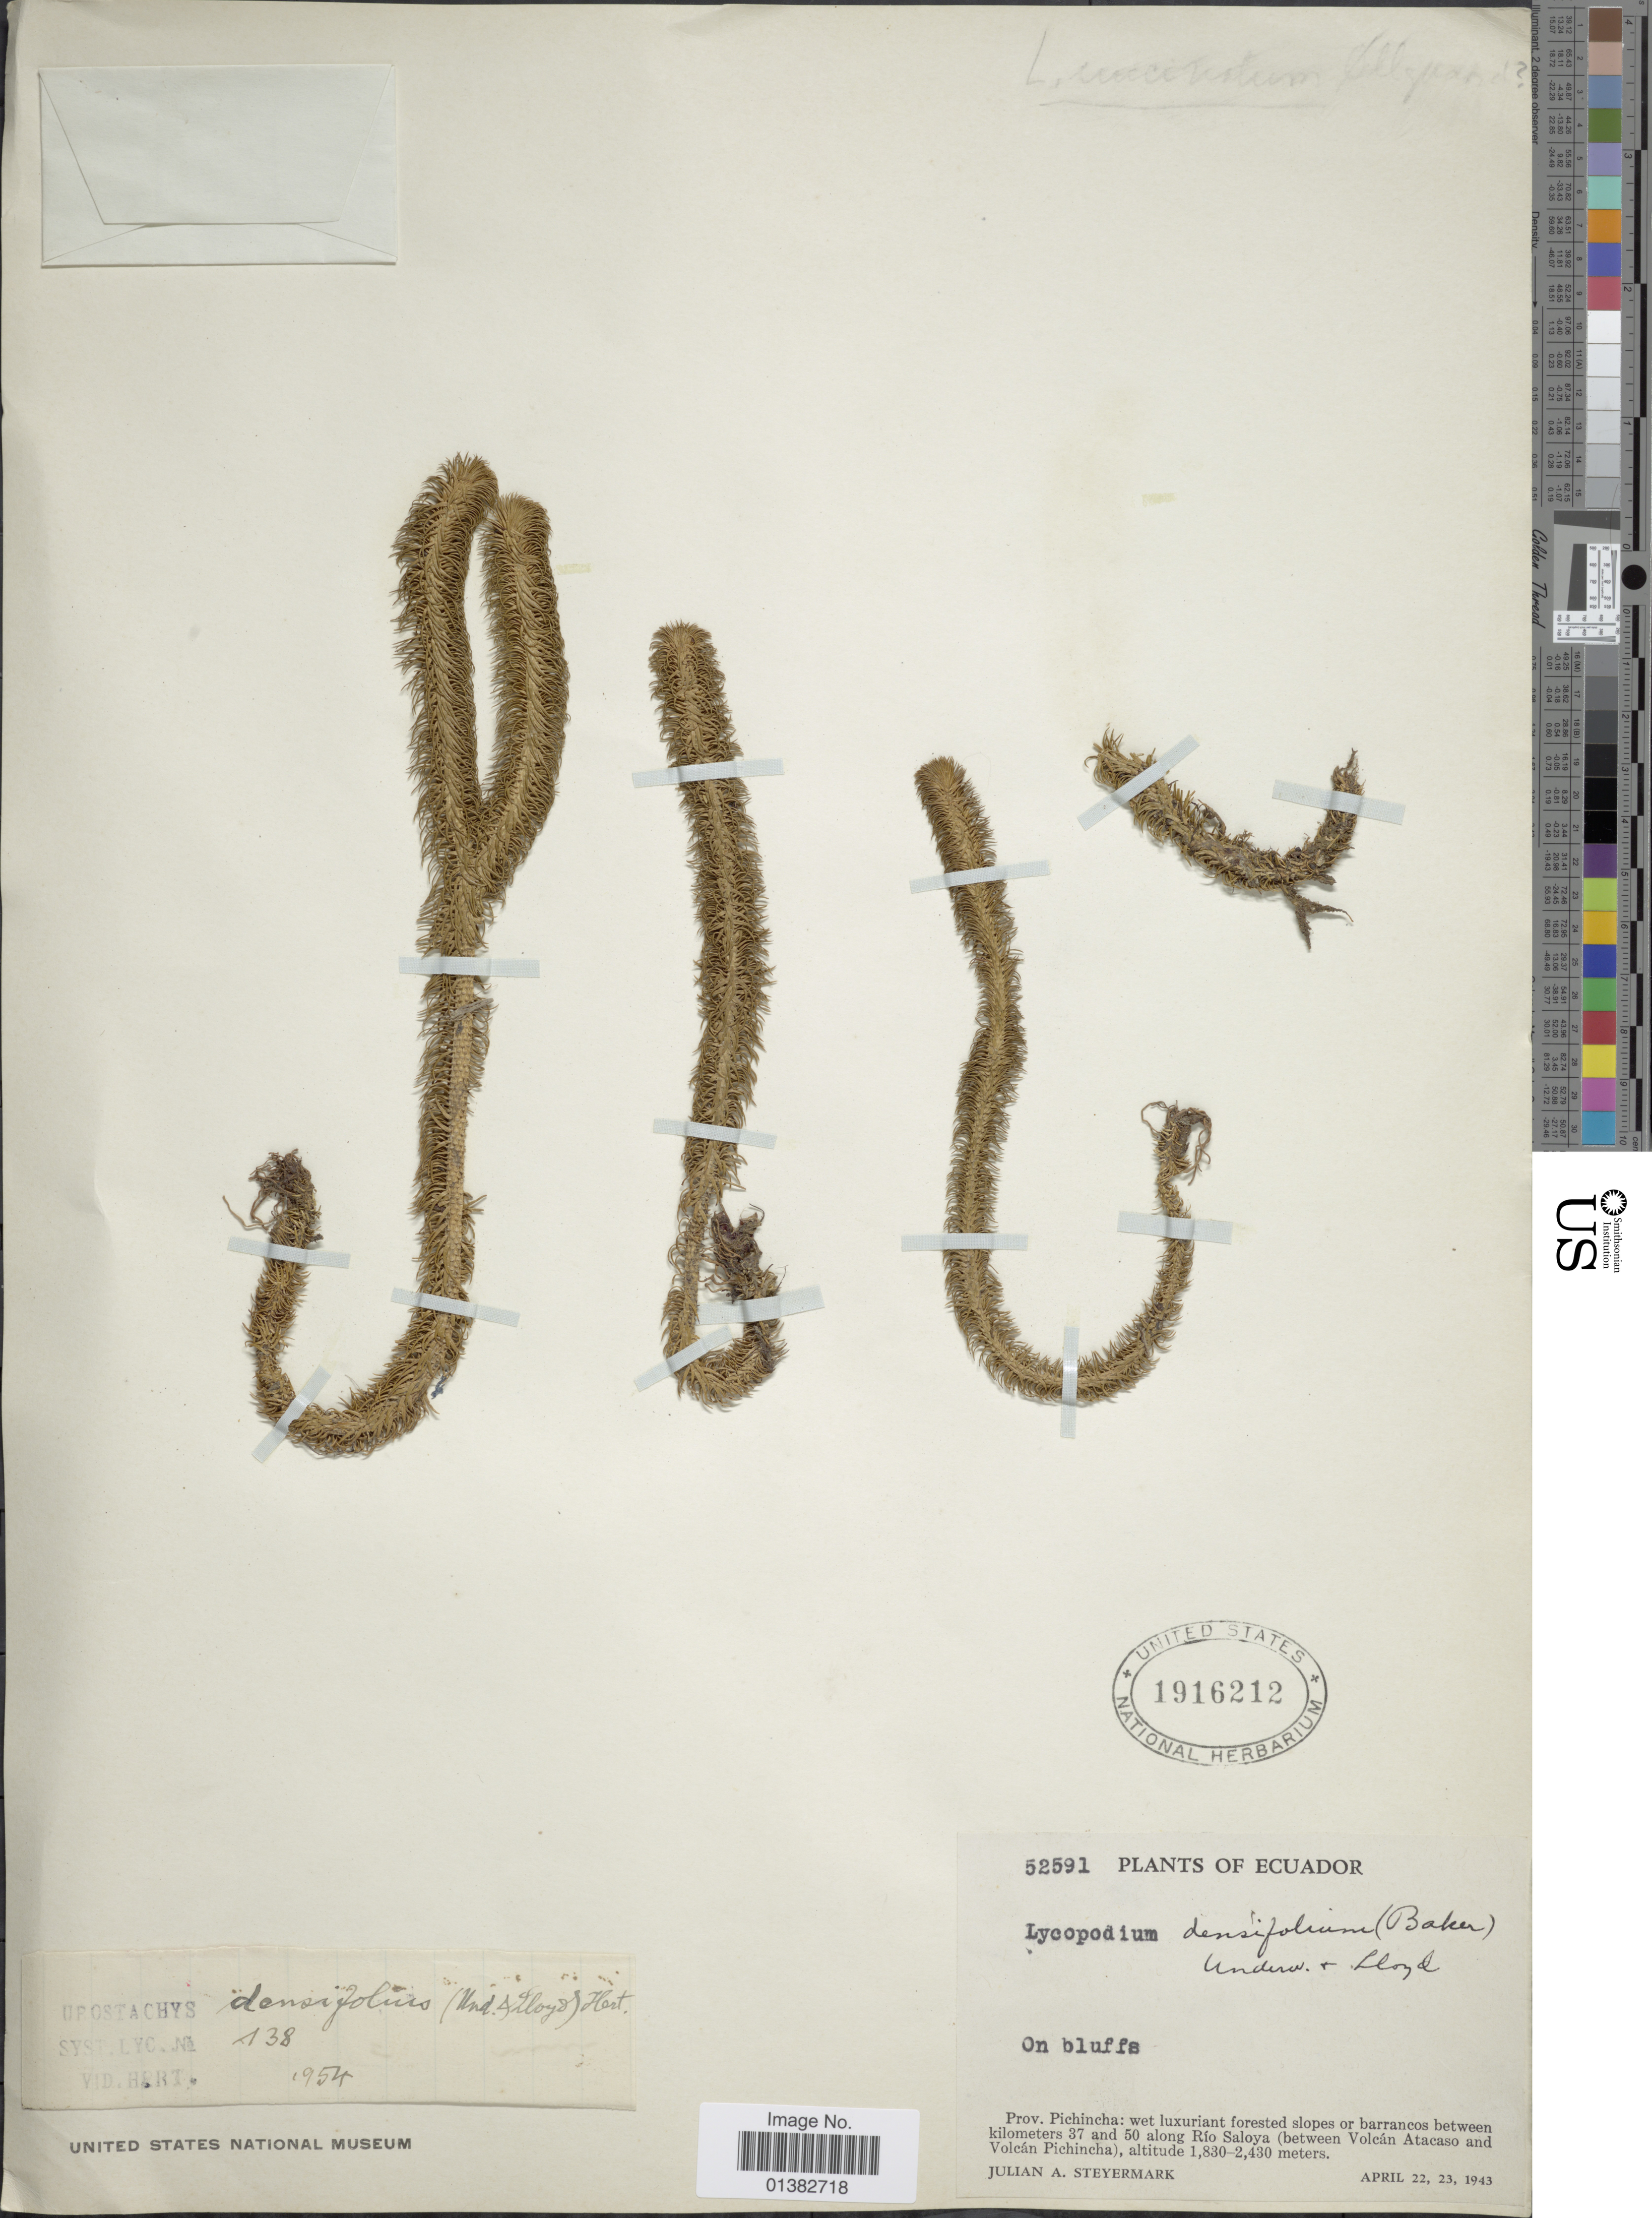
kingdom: Plantae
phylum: Tracheophyta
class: Lycopodiopsida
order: Lycopodiales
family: Lycopodiaceae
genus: Phlegmariurus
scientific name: Phlegmariurus reflexus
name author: (Lam.) B. Øllg.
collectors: J. Steyermark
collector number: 52591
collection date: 1943-04-22/1943-04-23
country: Ecuador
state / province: Pichincha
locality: Wet luxuriant forested slopes or barrancos between kilometers 37 and 50 along Río Saloya (between Volcán Atacaso and Volcán Pichincha)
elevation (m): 1830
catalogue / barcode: US 1916212